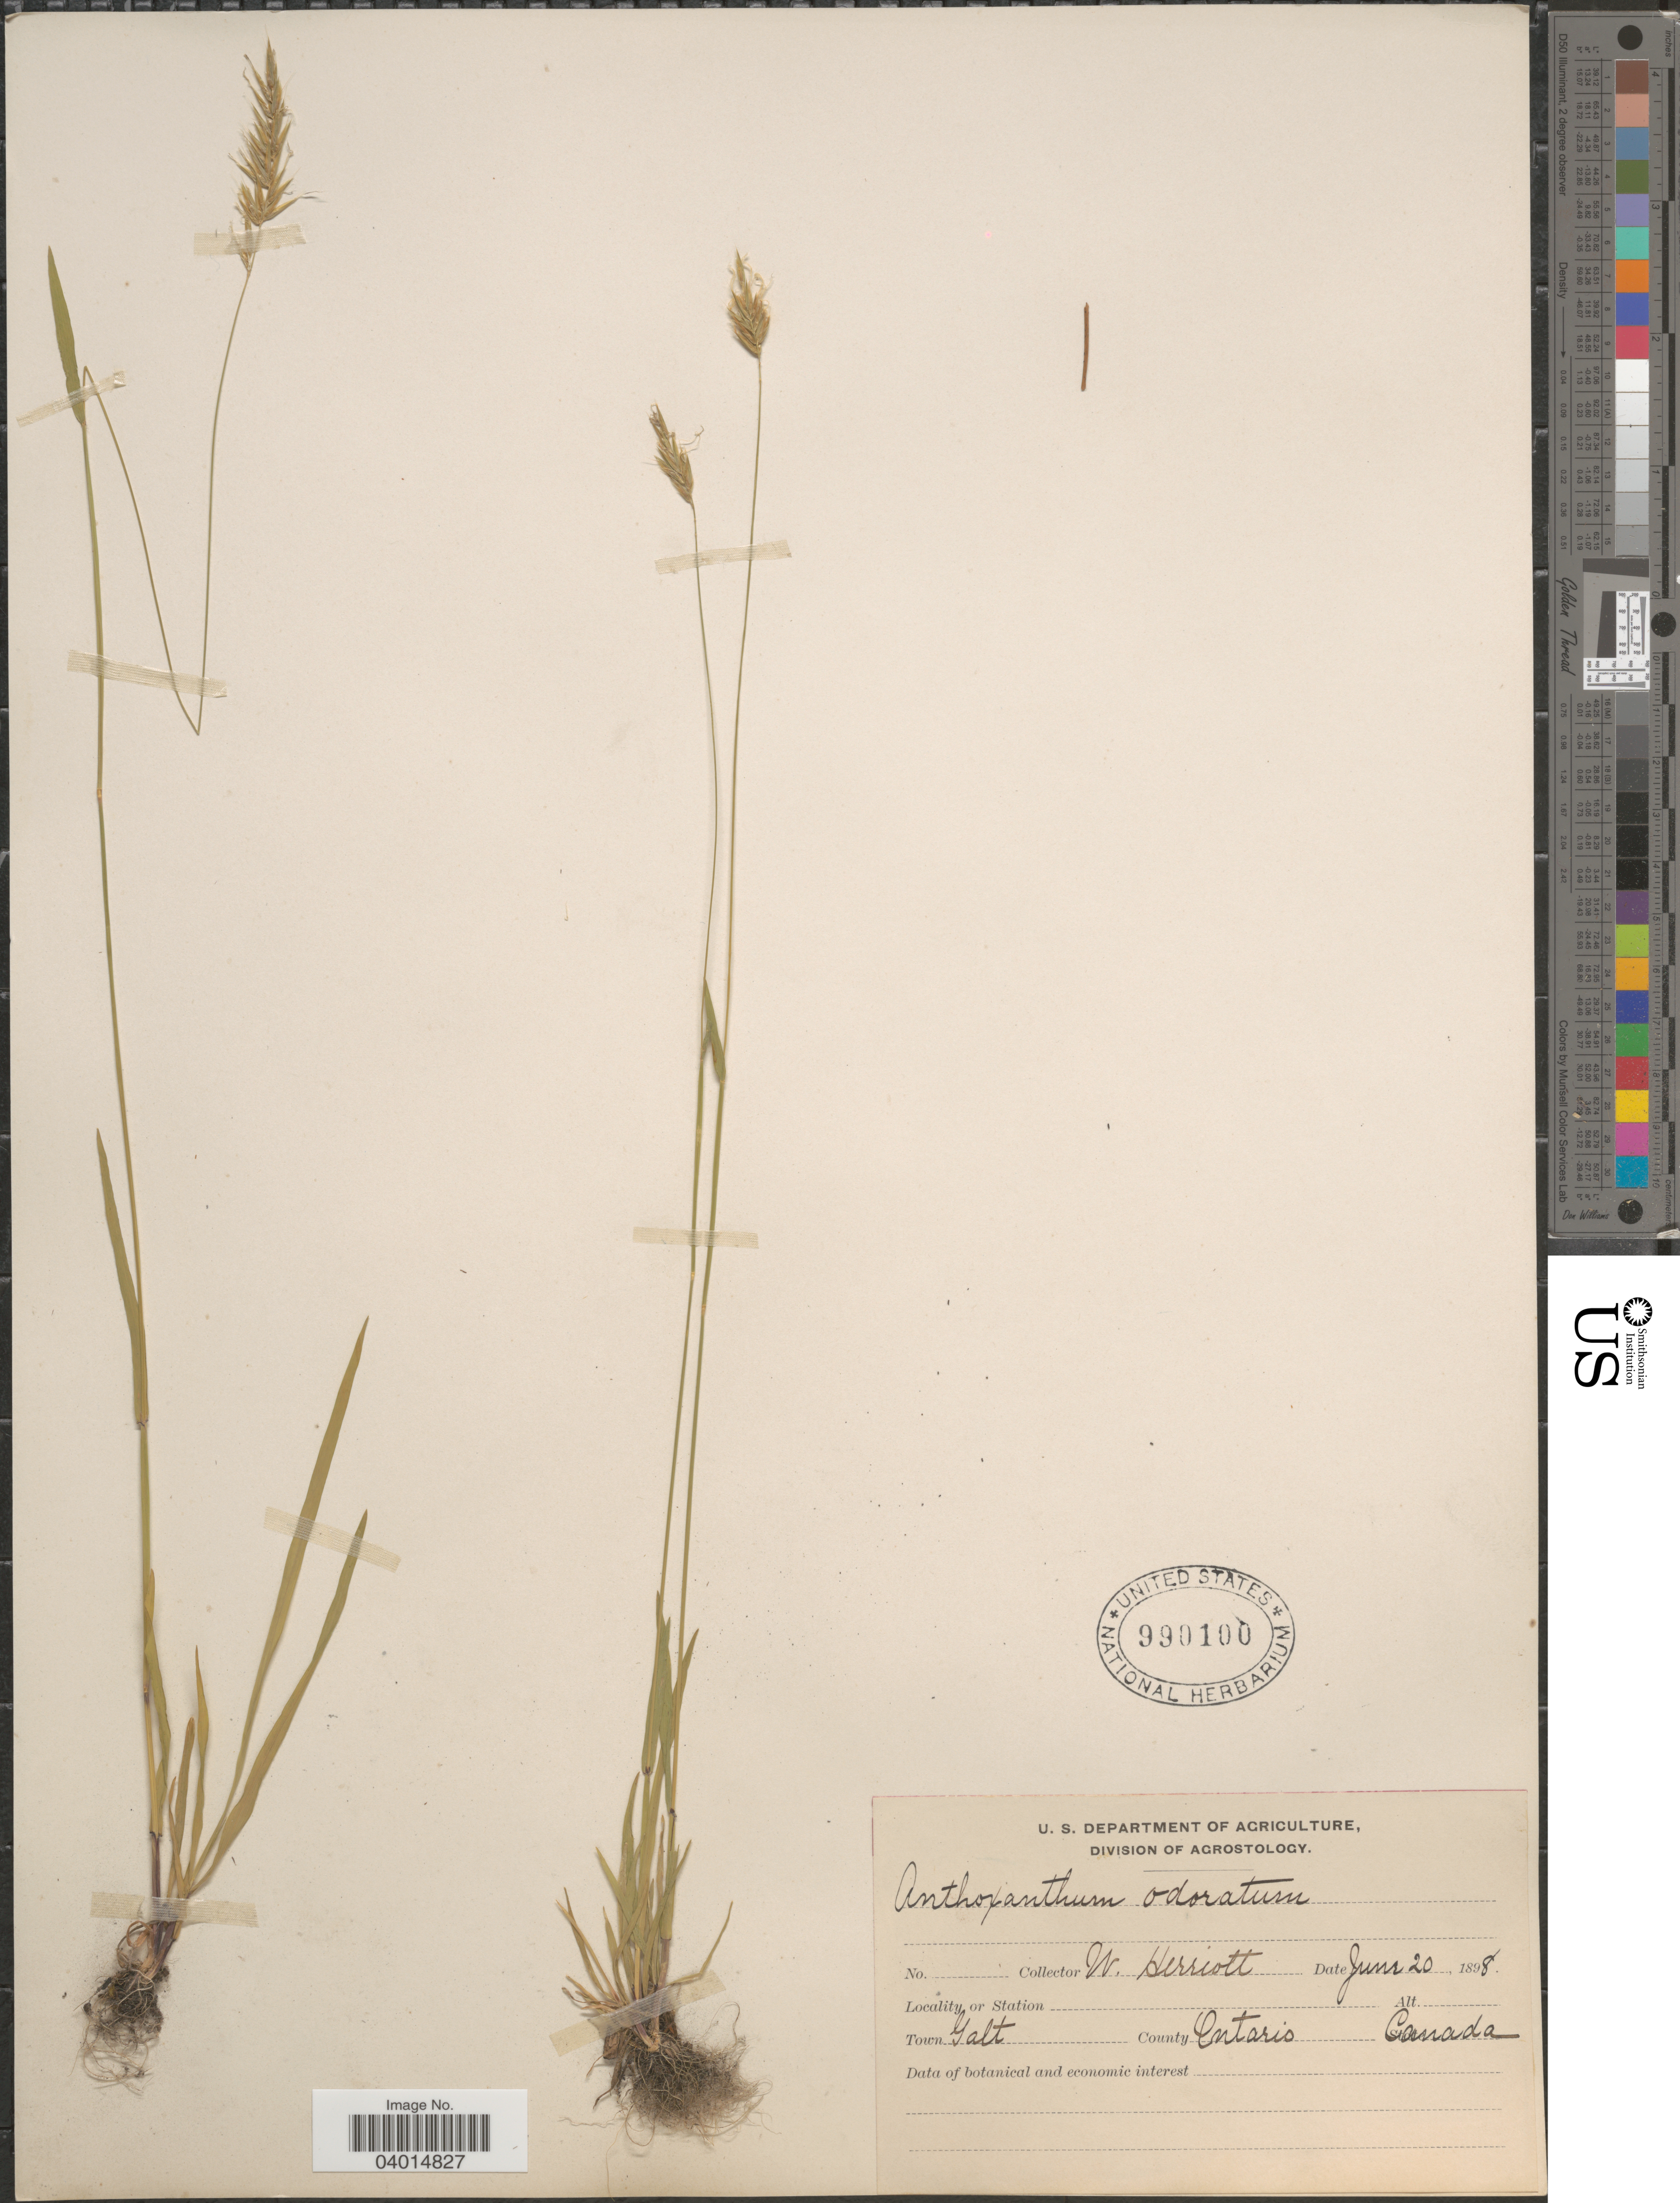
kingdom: Plantae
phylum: Tracheophyta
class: Liliopsida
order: Poales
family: Poaceae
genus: Anthoxanthum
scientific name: Anthoxanthum odoratum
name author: L.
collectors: W. Herriot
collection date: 1898-06-20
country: Canada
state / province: Ontario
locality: Galt. County Ontario.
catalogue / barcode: US 990100